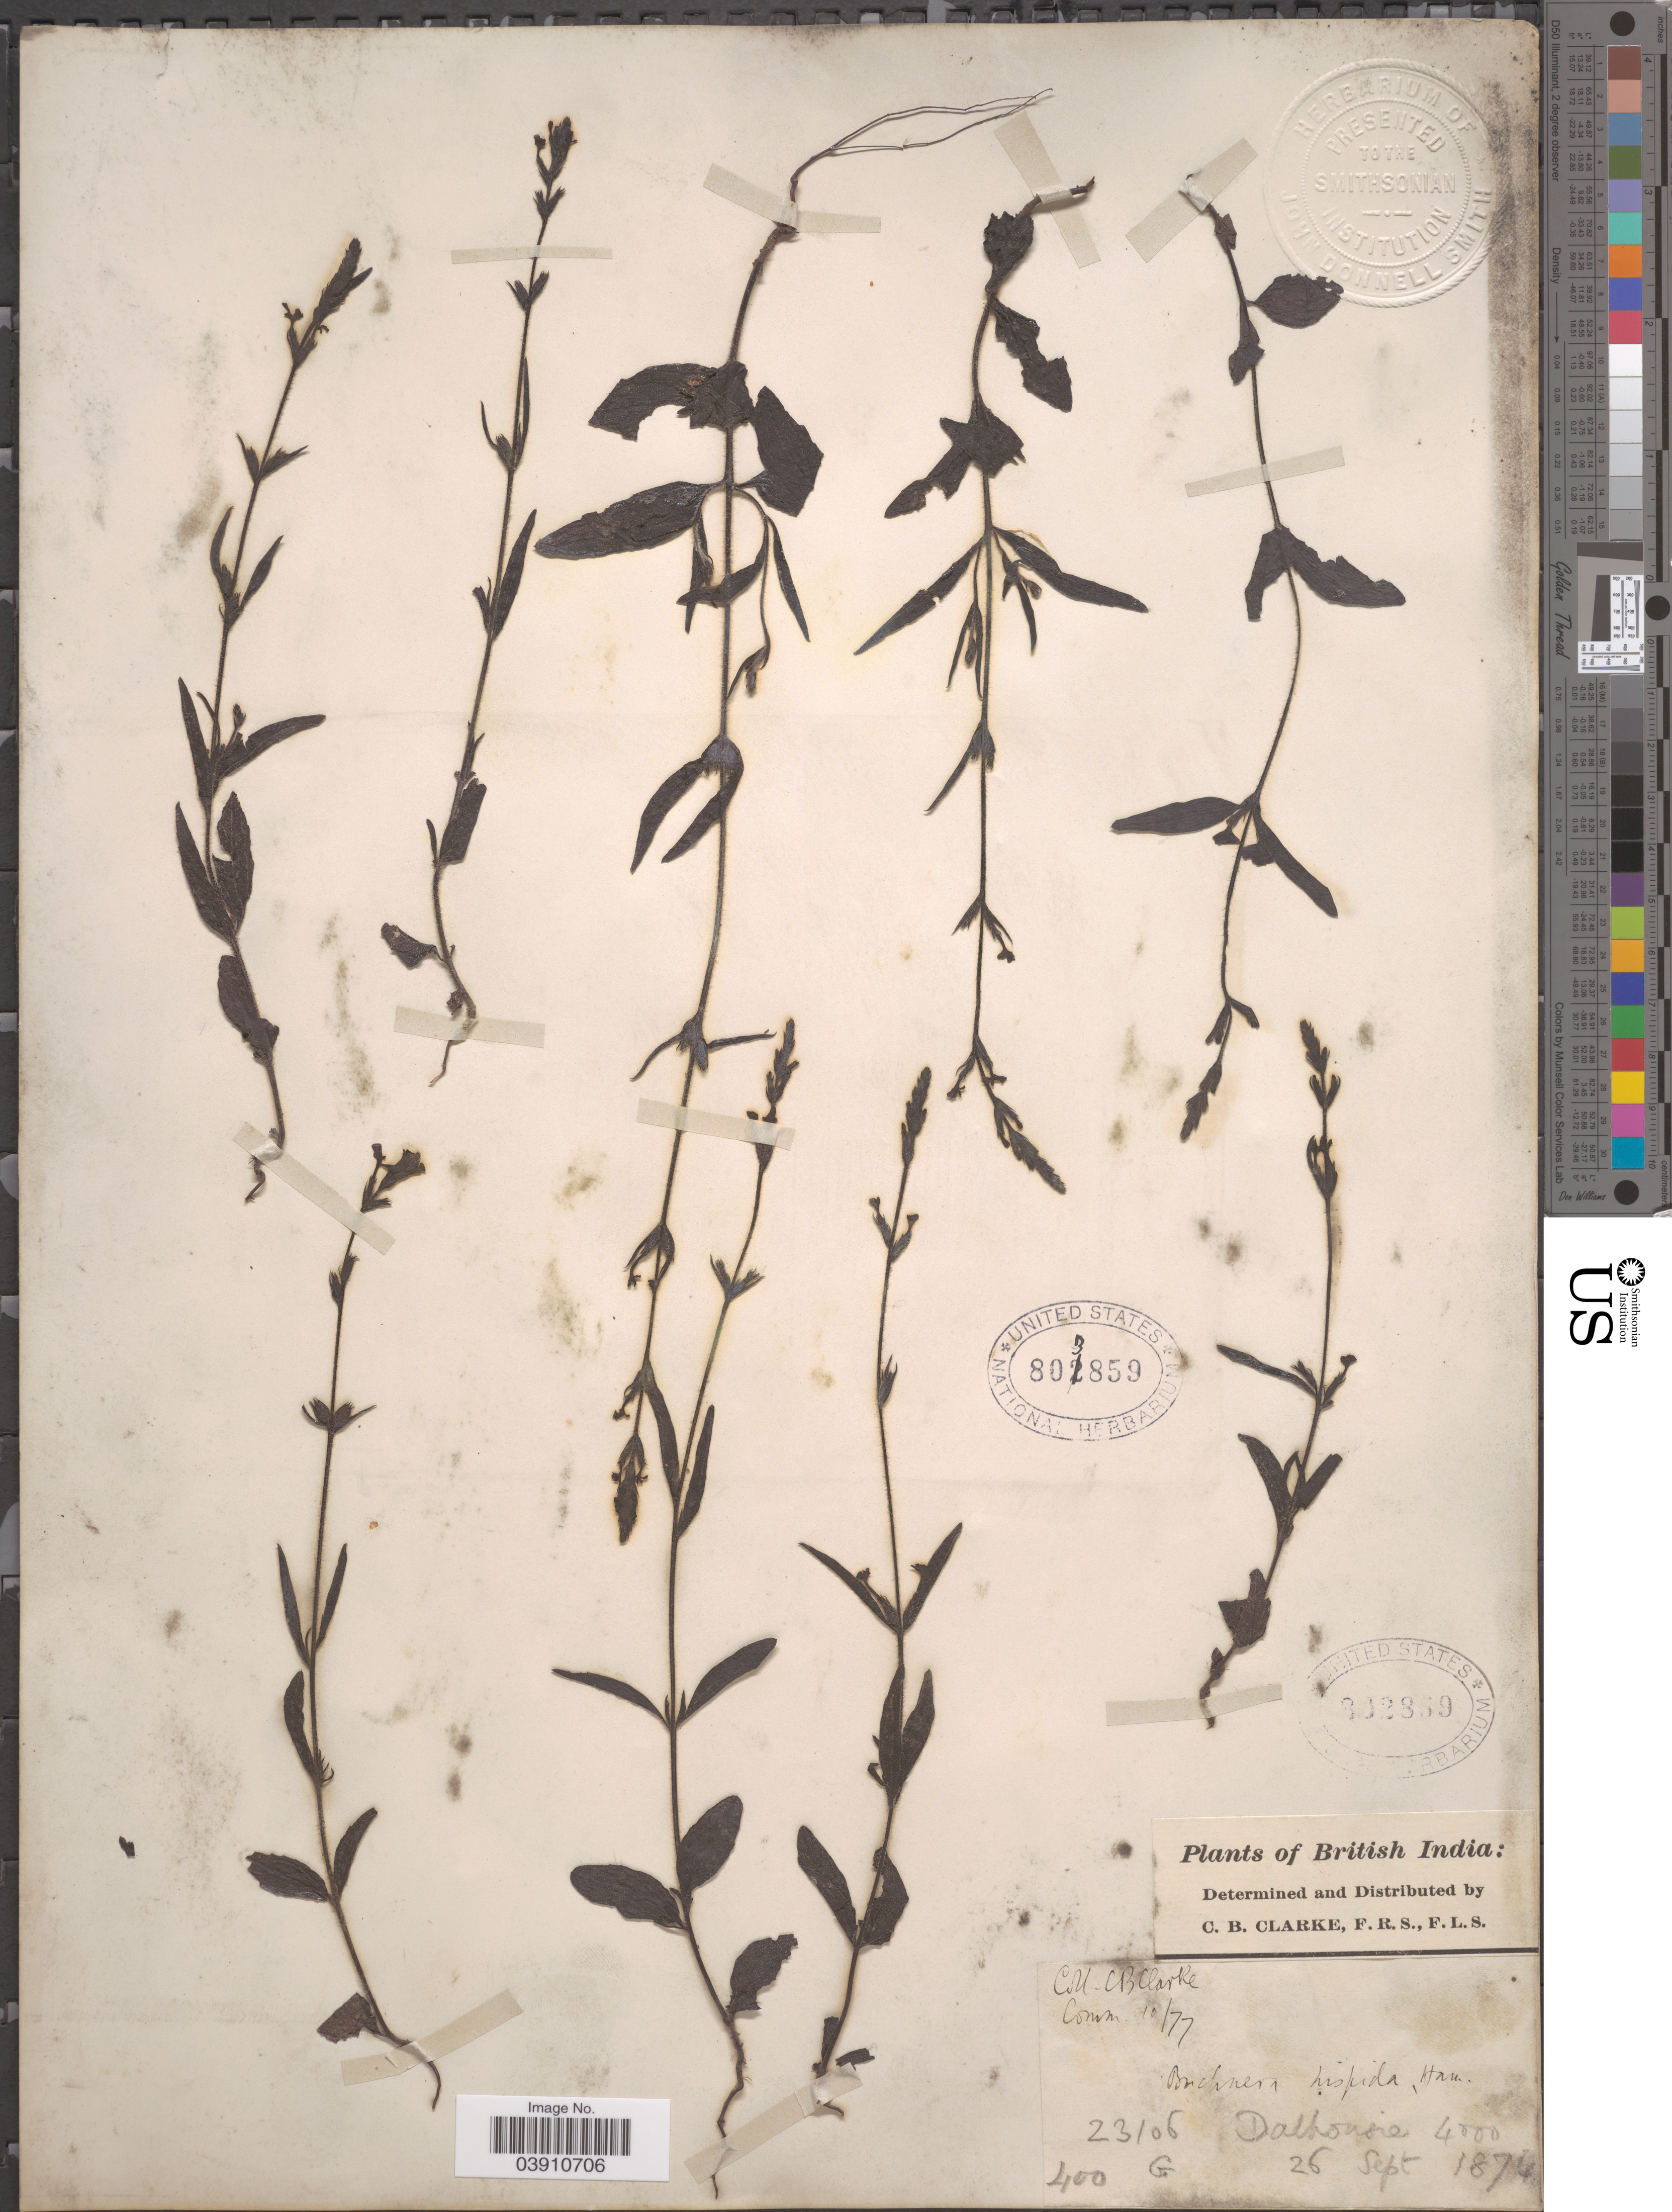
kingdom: Plantae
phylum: Tracheophyta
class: Magnoliopsida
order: Lamiales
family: Orobanchaceae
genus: Buchnera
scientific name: Buchnera hispida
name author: Buch.-Ham. ex D. Don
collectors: C. B. Clarke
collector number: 23106G/400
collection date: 1874-09-26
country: India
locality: British India. Dalhousie.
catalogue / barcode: US 803859